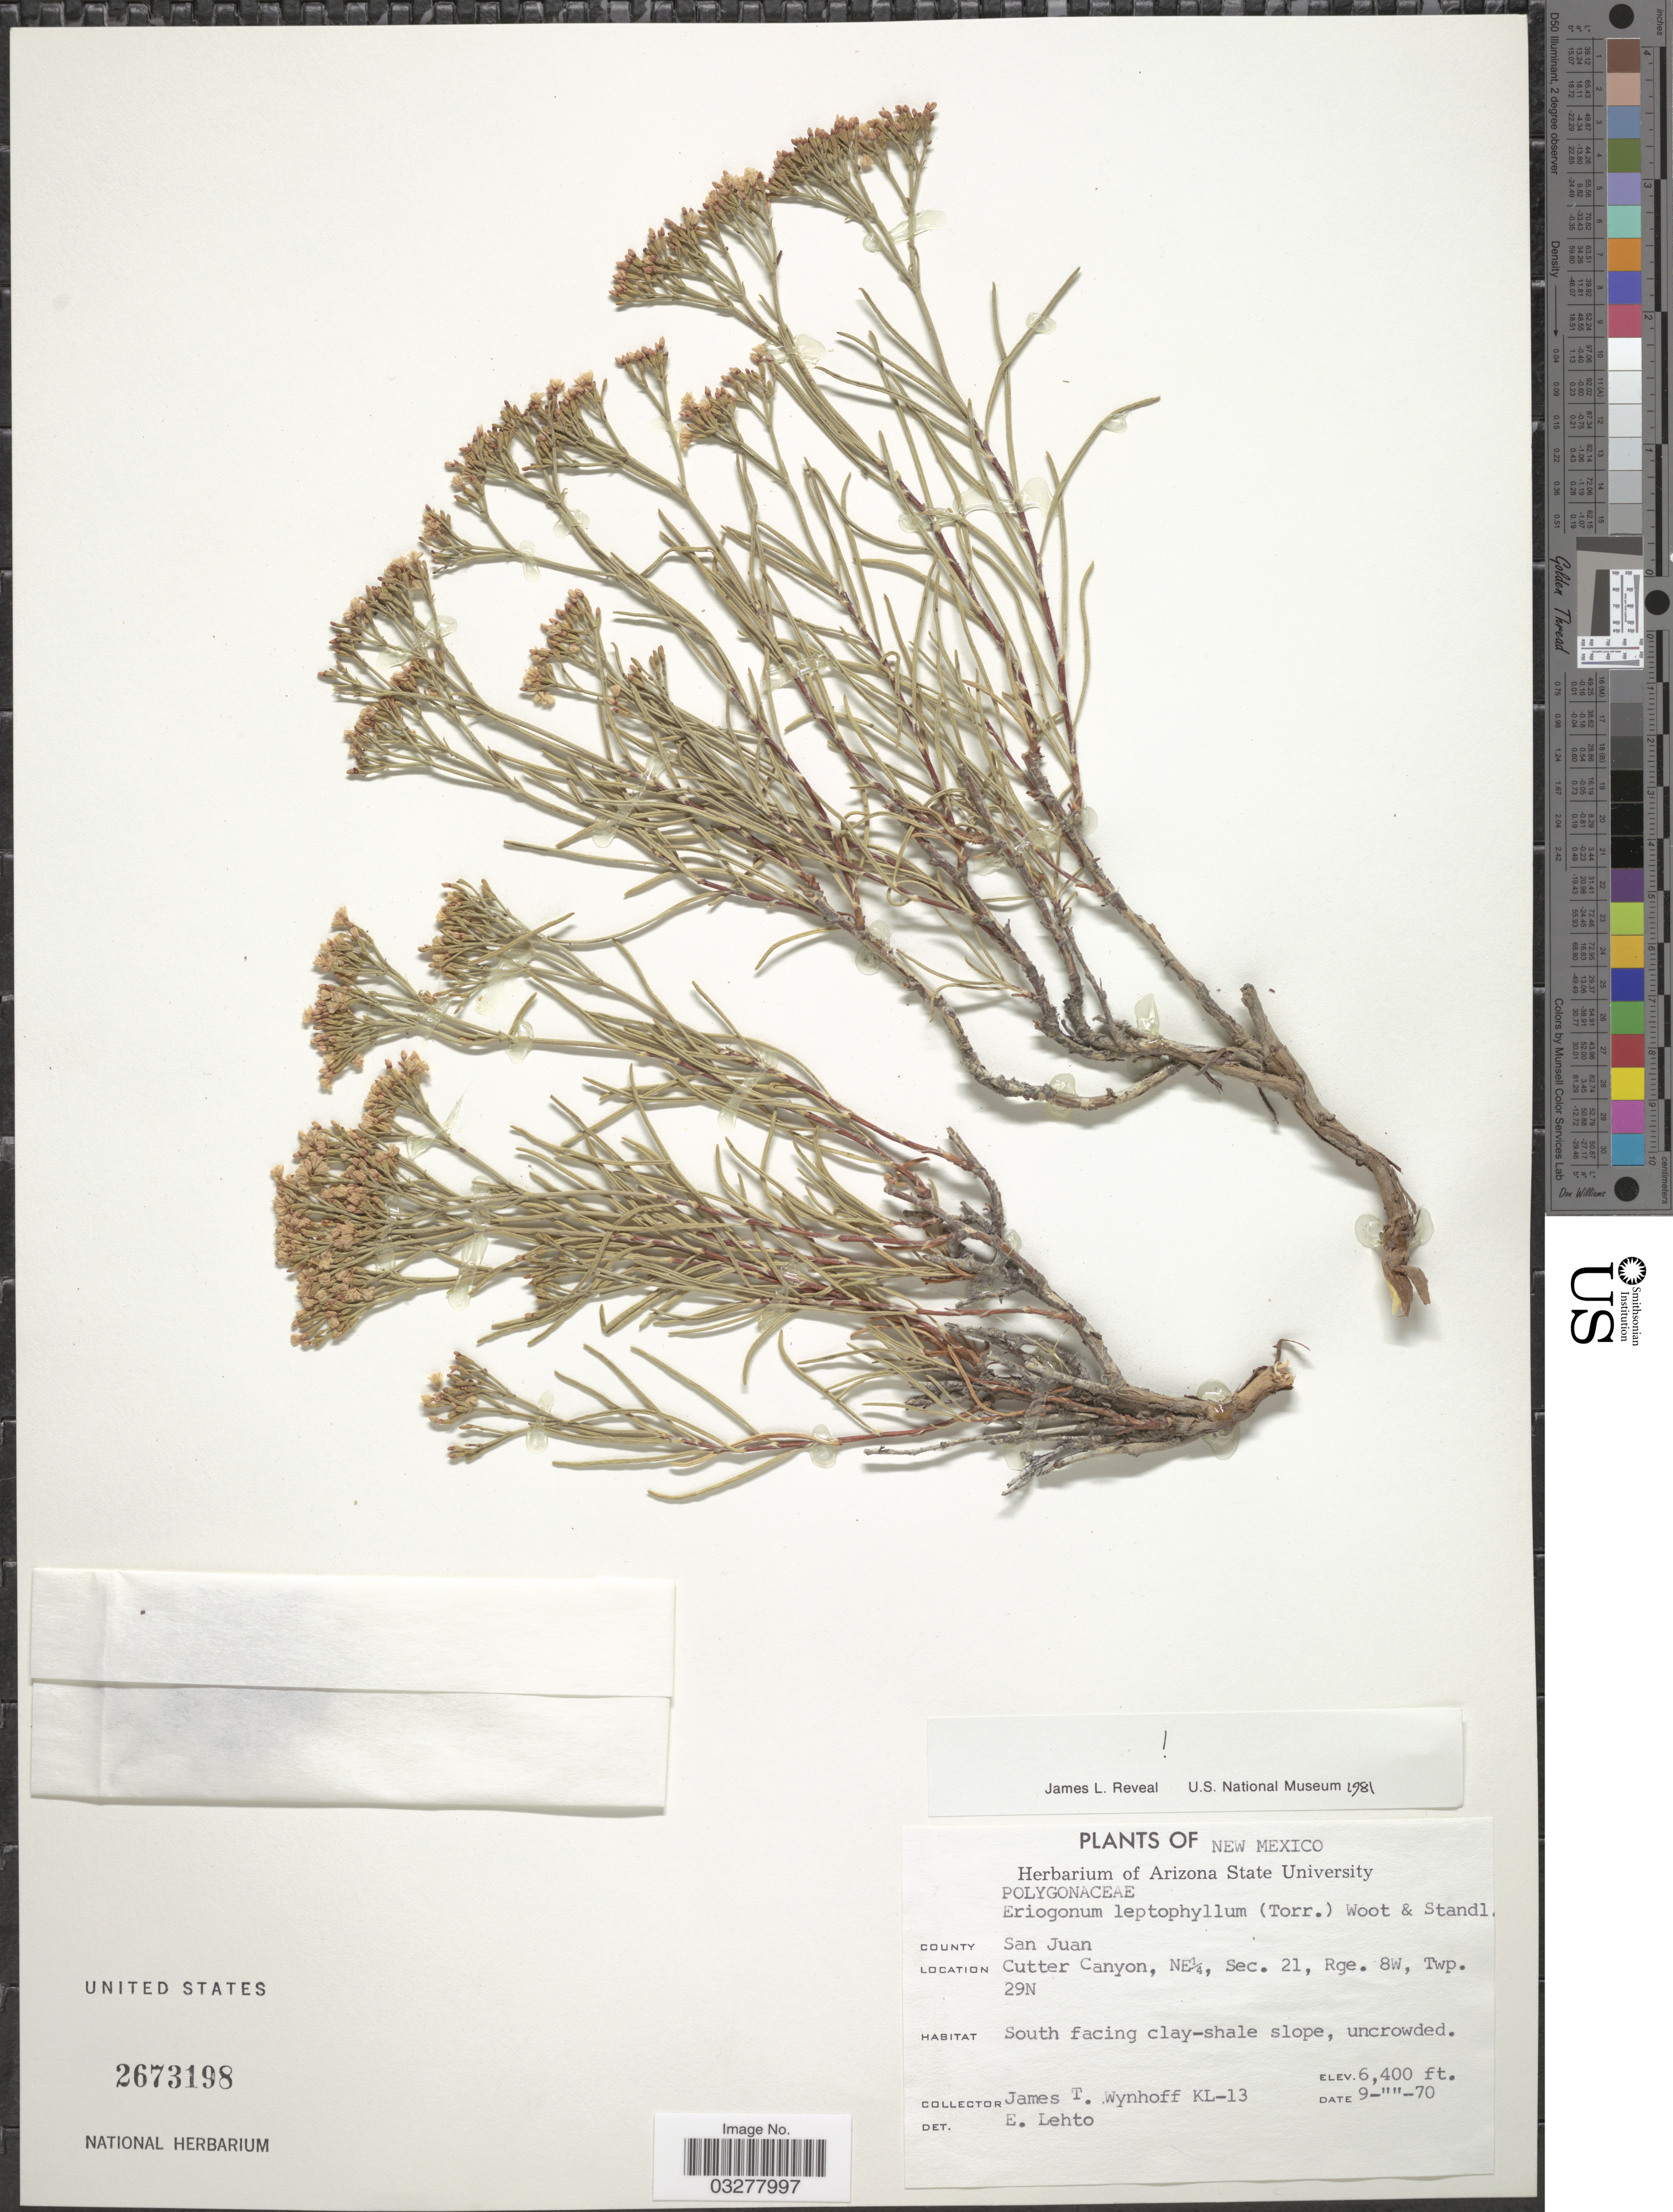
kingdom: Plantae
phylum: Tracheophyta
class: Magnoliopsida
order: Caryophyllales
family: Polygonaceae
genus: Eriogonum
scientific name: Eriogonum leptophyllum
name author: (Torr.) Wooton & Standl.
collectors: J. Wynhoff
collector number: KL-13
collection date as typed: Transcribed d/m/y: /9/70; 9-""-70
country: United States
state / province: New Mexico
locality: County San Juan. Cutter Canyon, NE¼, Sec. 21, Rge. 8W, Twp. 29N.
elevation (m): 1951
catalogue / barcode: US 2673198